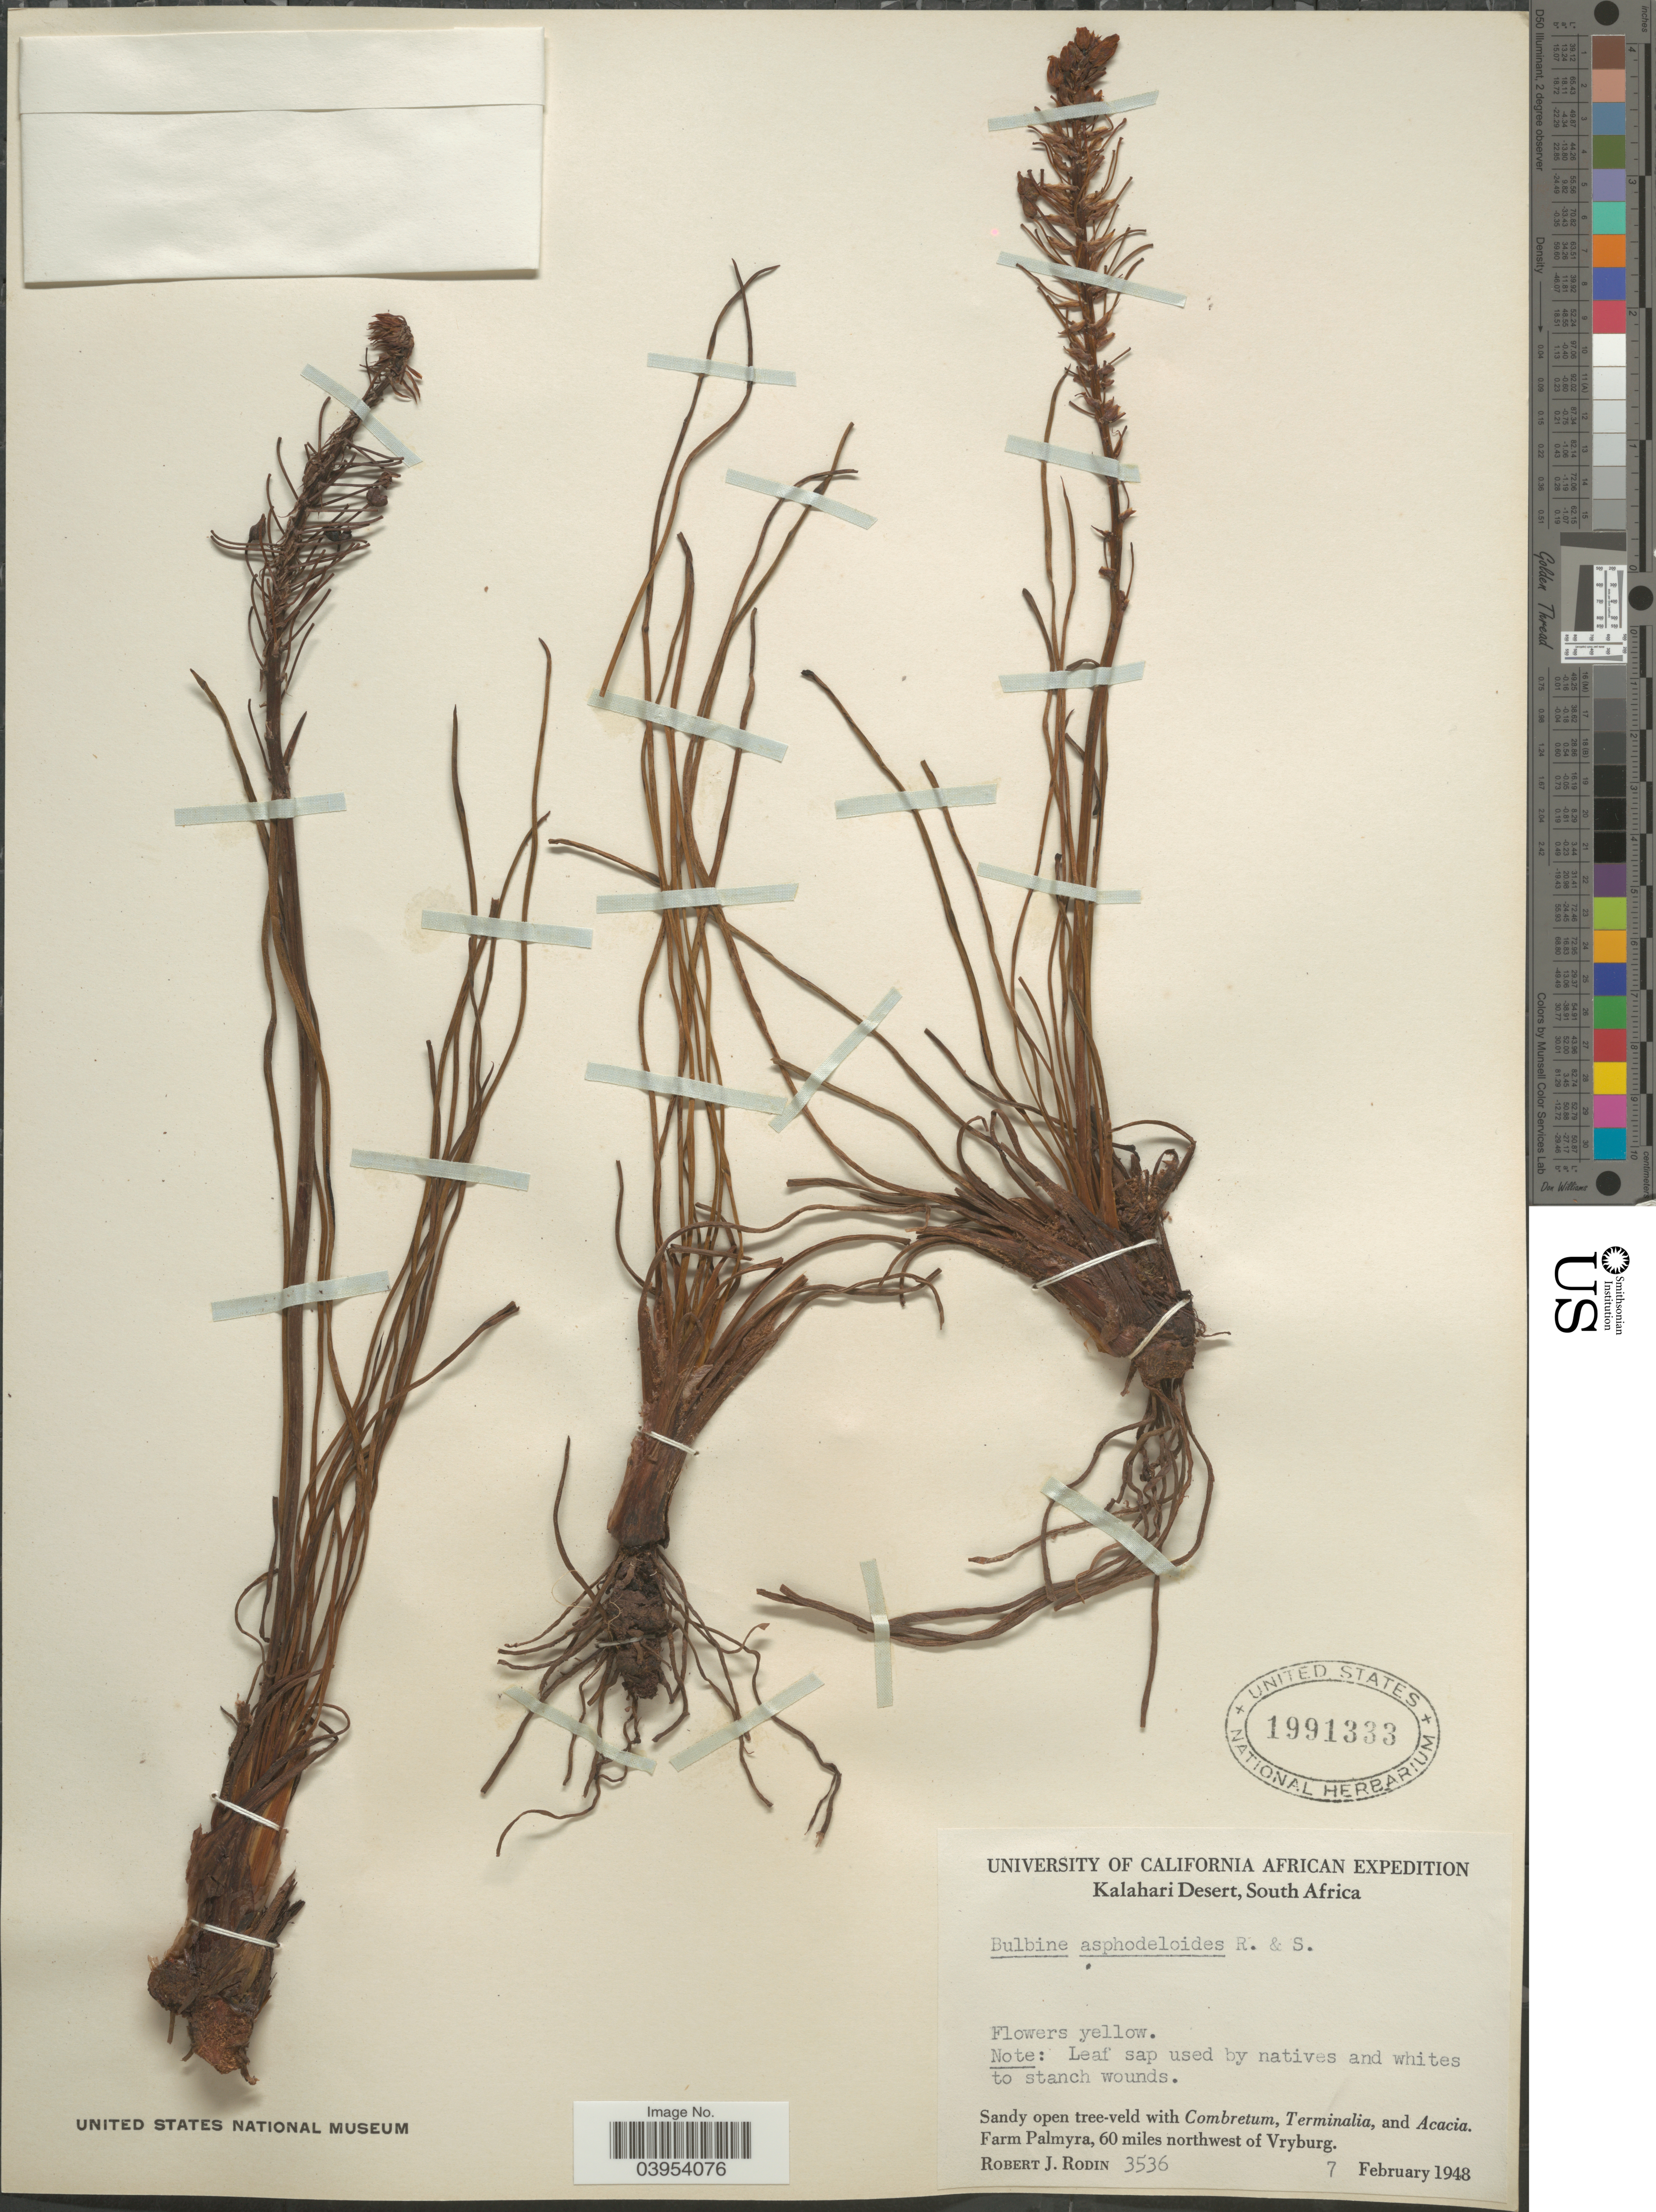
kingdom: Plantae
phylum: Tracheophyta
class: Liliopsida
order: Asparagales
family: Asphodelaceae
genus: Bulbine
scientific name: Bulbine asphodeloides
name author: (L.) Spreng.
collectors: R. J. Rodin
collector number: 3536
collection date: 1948-02-07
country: South Africa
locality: Kalahari Desert. Farm Palmyra, 60 miles northwest of Vryburg.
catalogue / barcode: US 1991333